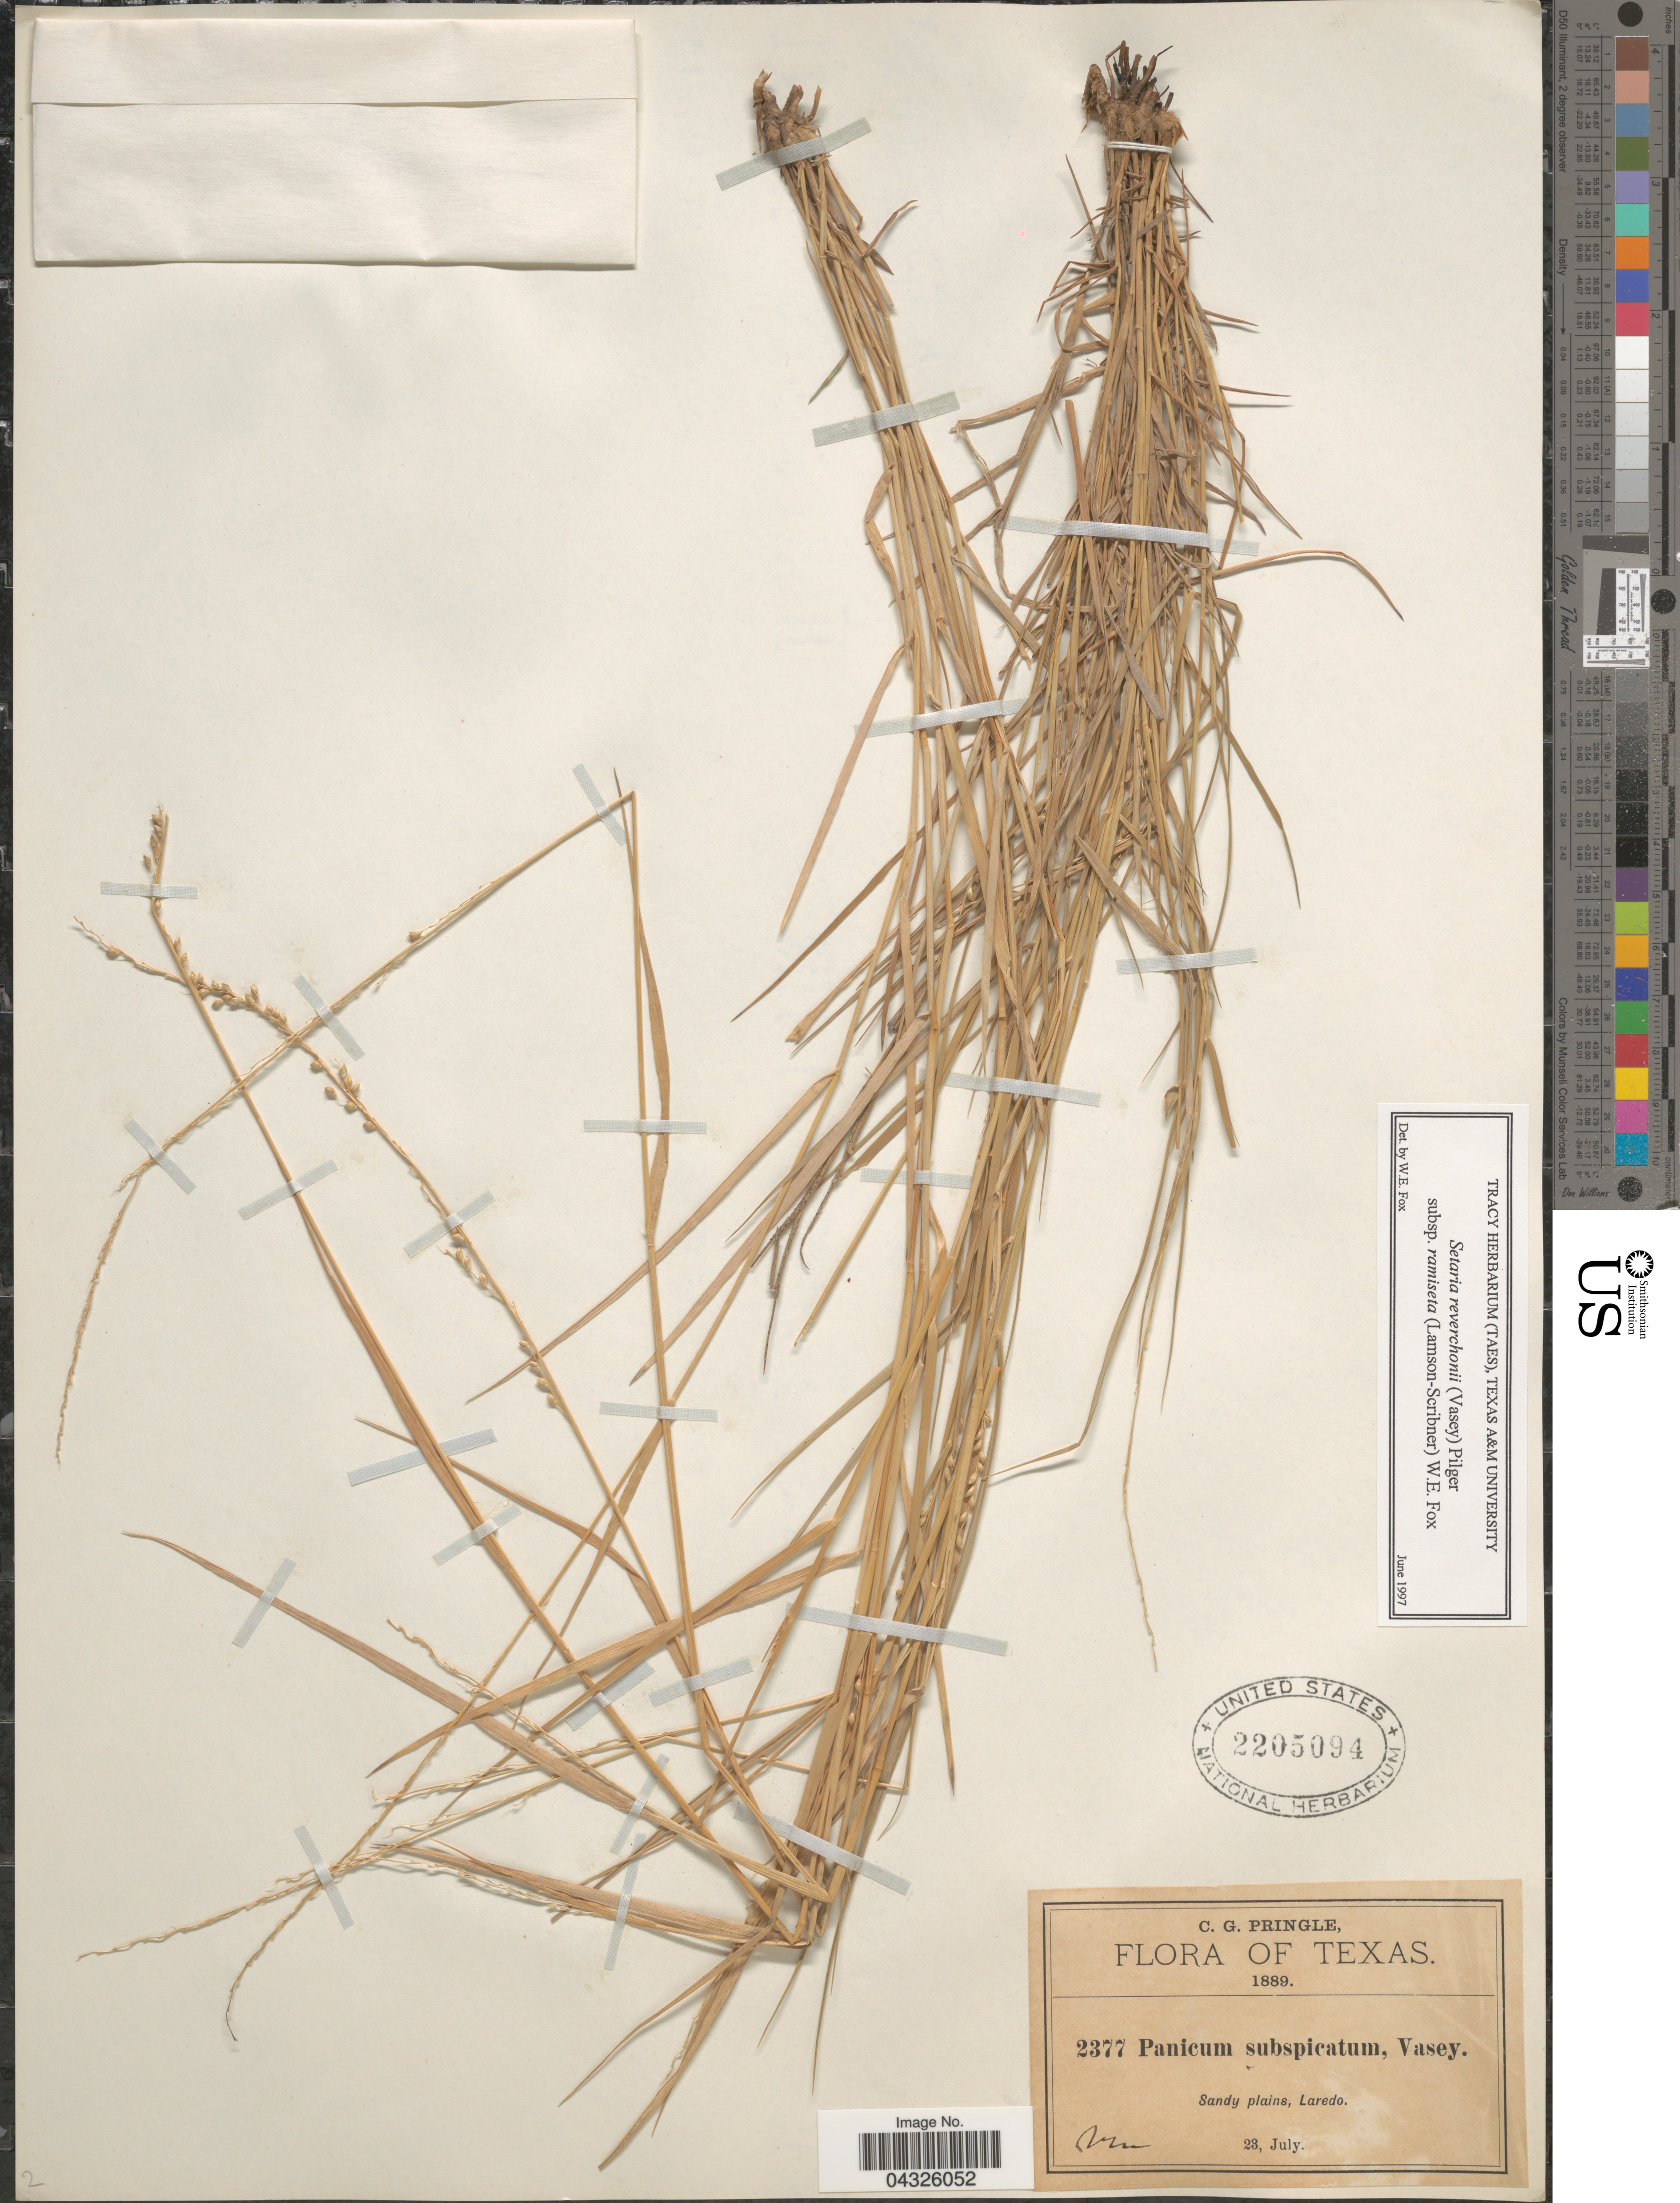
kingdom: Plantae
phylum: Tracheophyta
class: Liliopsida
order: Poales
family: Poaceae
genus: Setaria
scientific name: Setaria reverchonii subsp. ramiseta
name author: (Scribn.) W.E. Fox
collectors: C. G. Pringle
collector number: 2377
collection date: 1889-07-23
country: United States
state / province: Texas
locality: Sandy plains, Laredo.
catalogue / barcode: US 2205094